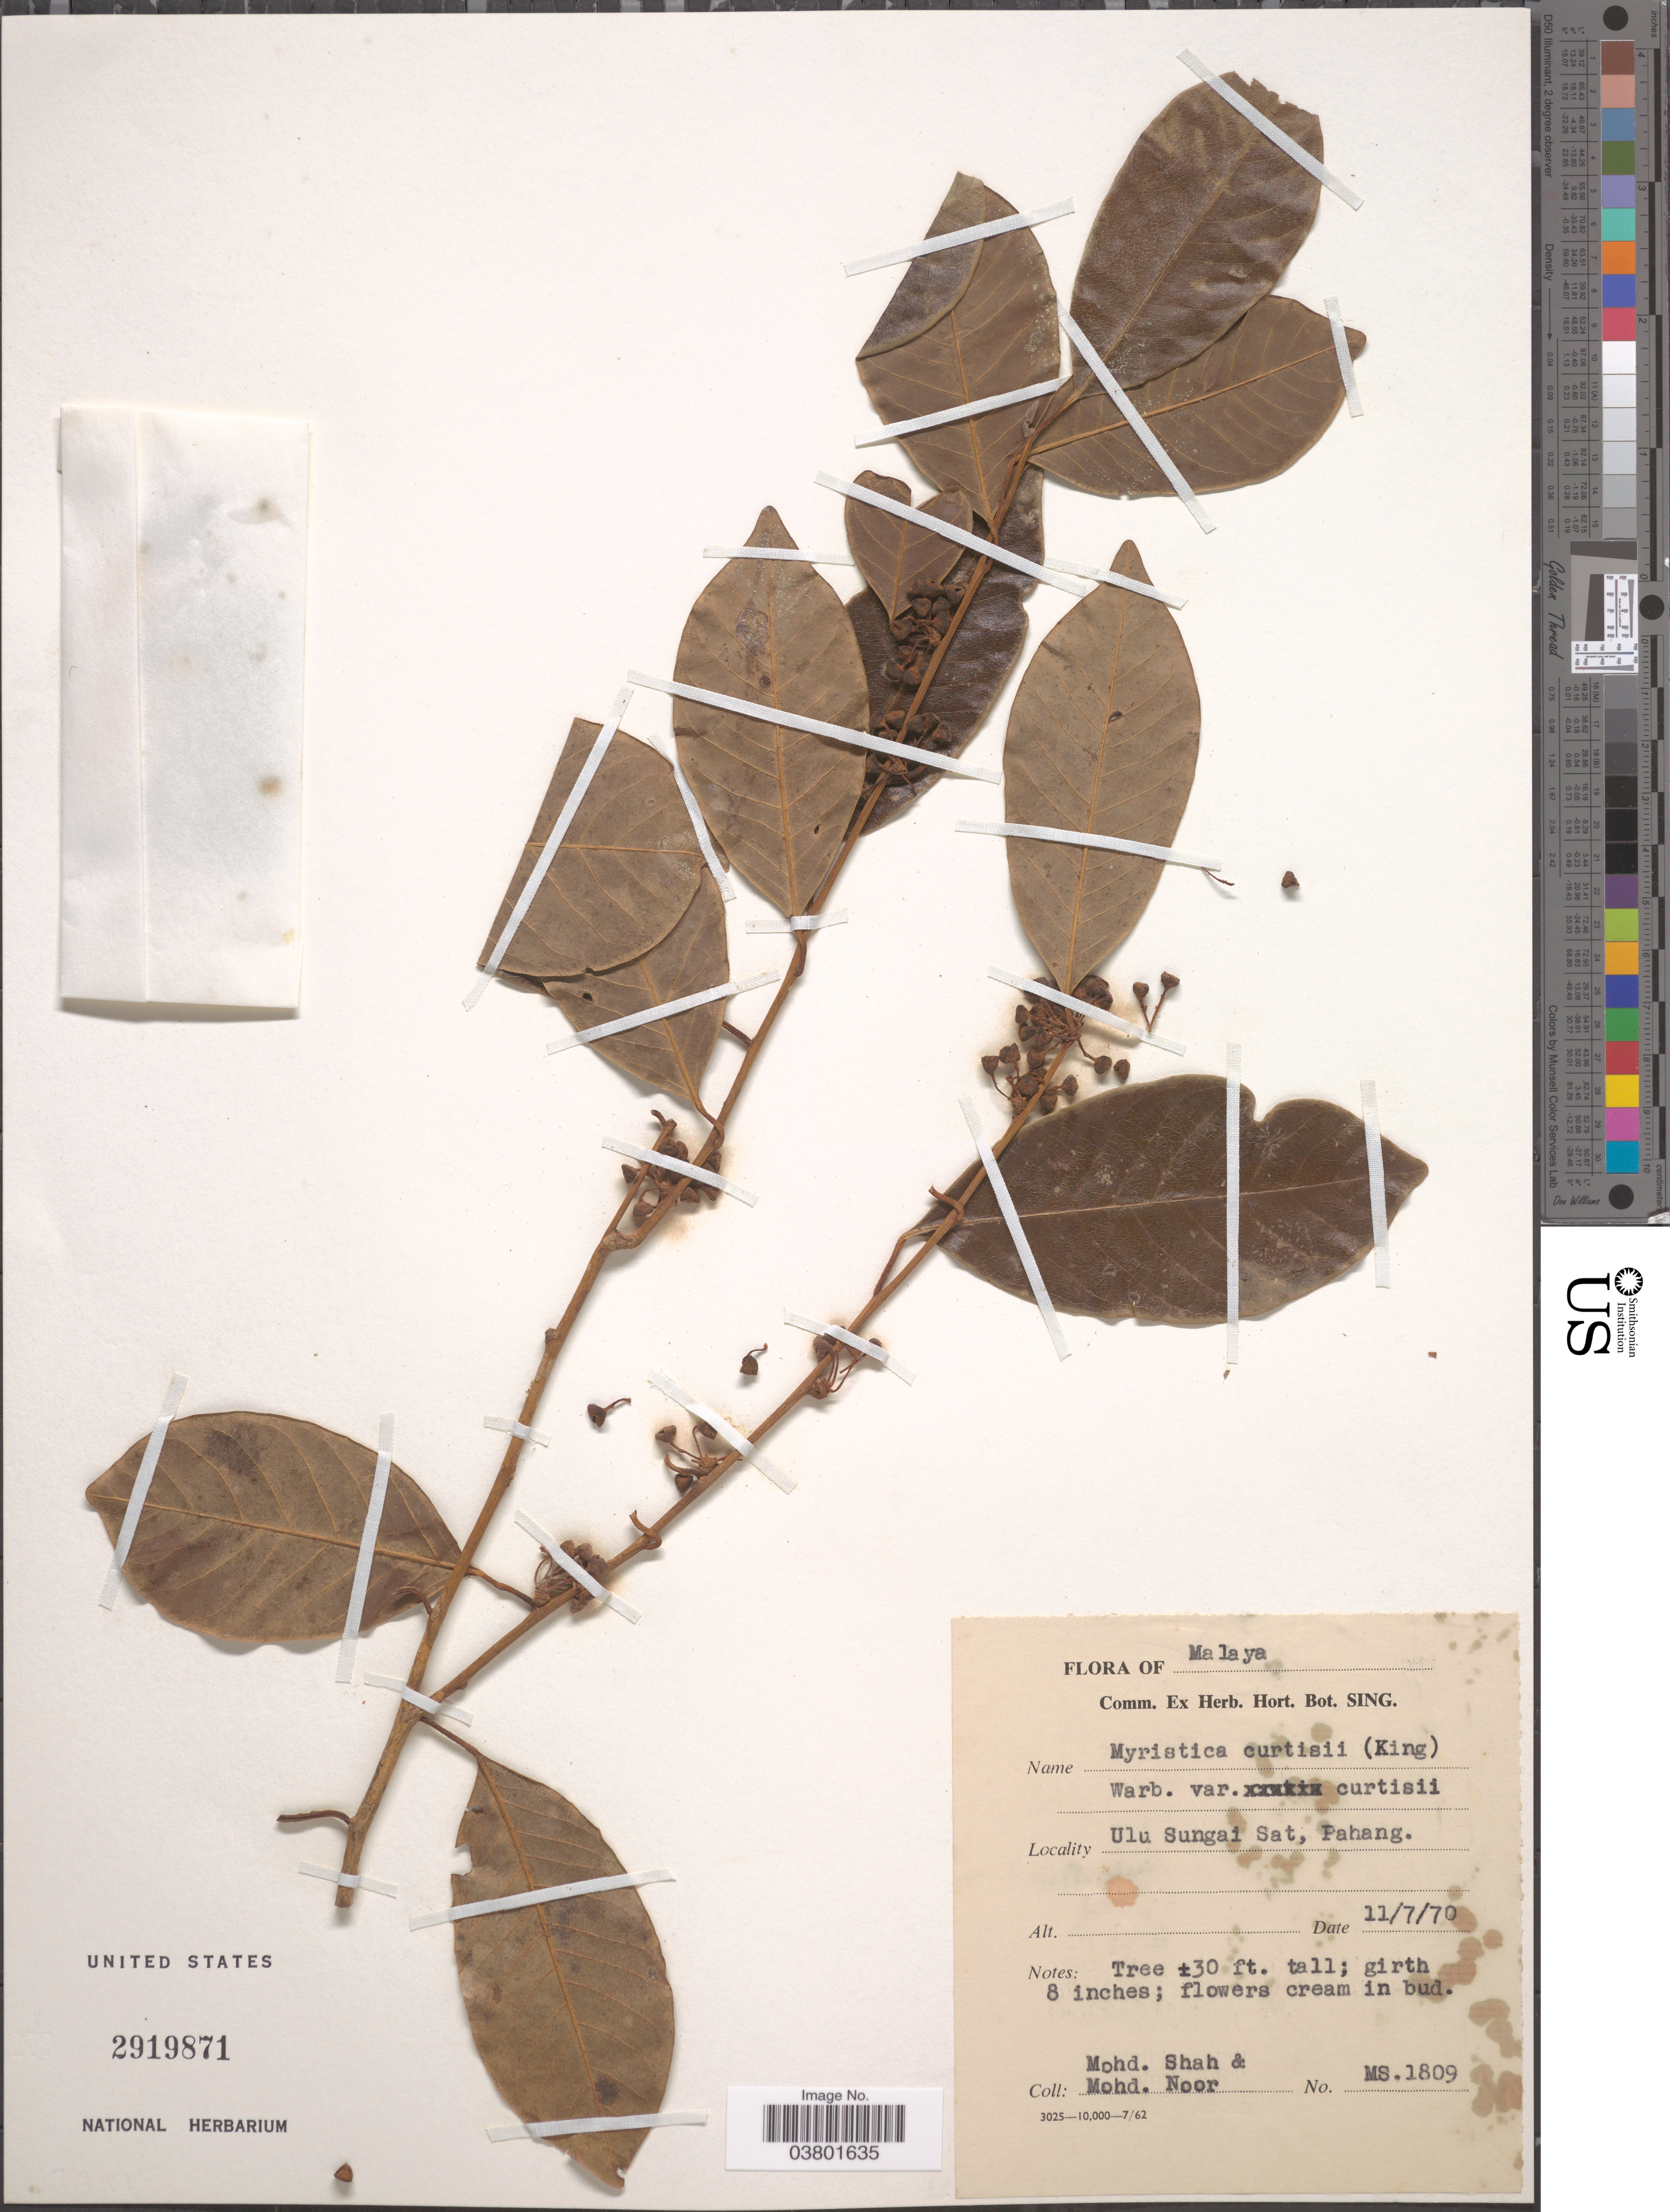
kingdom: Plantae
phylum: Tracheophyta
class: Magnoliopsida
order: Magnoliales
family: Myristicaceae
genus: Myristica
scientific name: Myristica curtisii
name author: King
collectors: M. Shah & M. Noor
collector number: MS1809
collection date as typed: Transcribed d/m/y: 11/7/70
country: Malaysia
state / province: Pahang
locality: Malaya. Ulu Sungai Sat.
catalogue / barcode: US 2919871